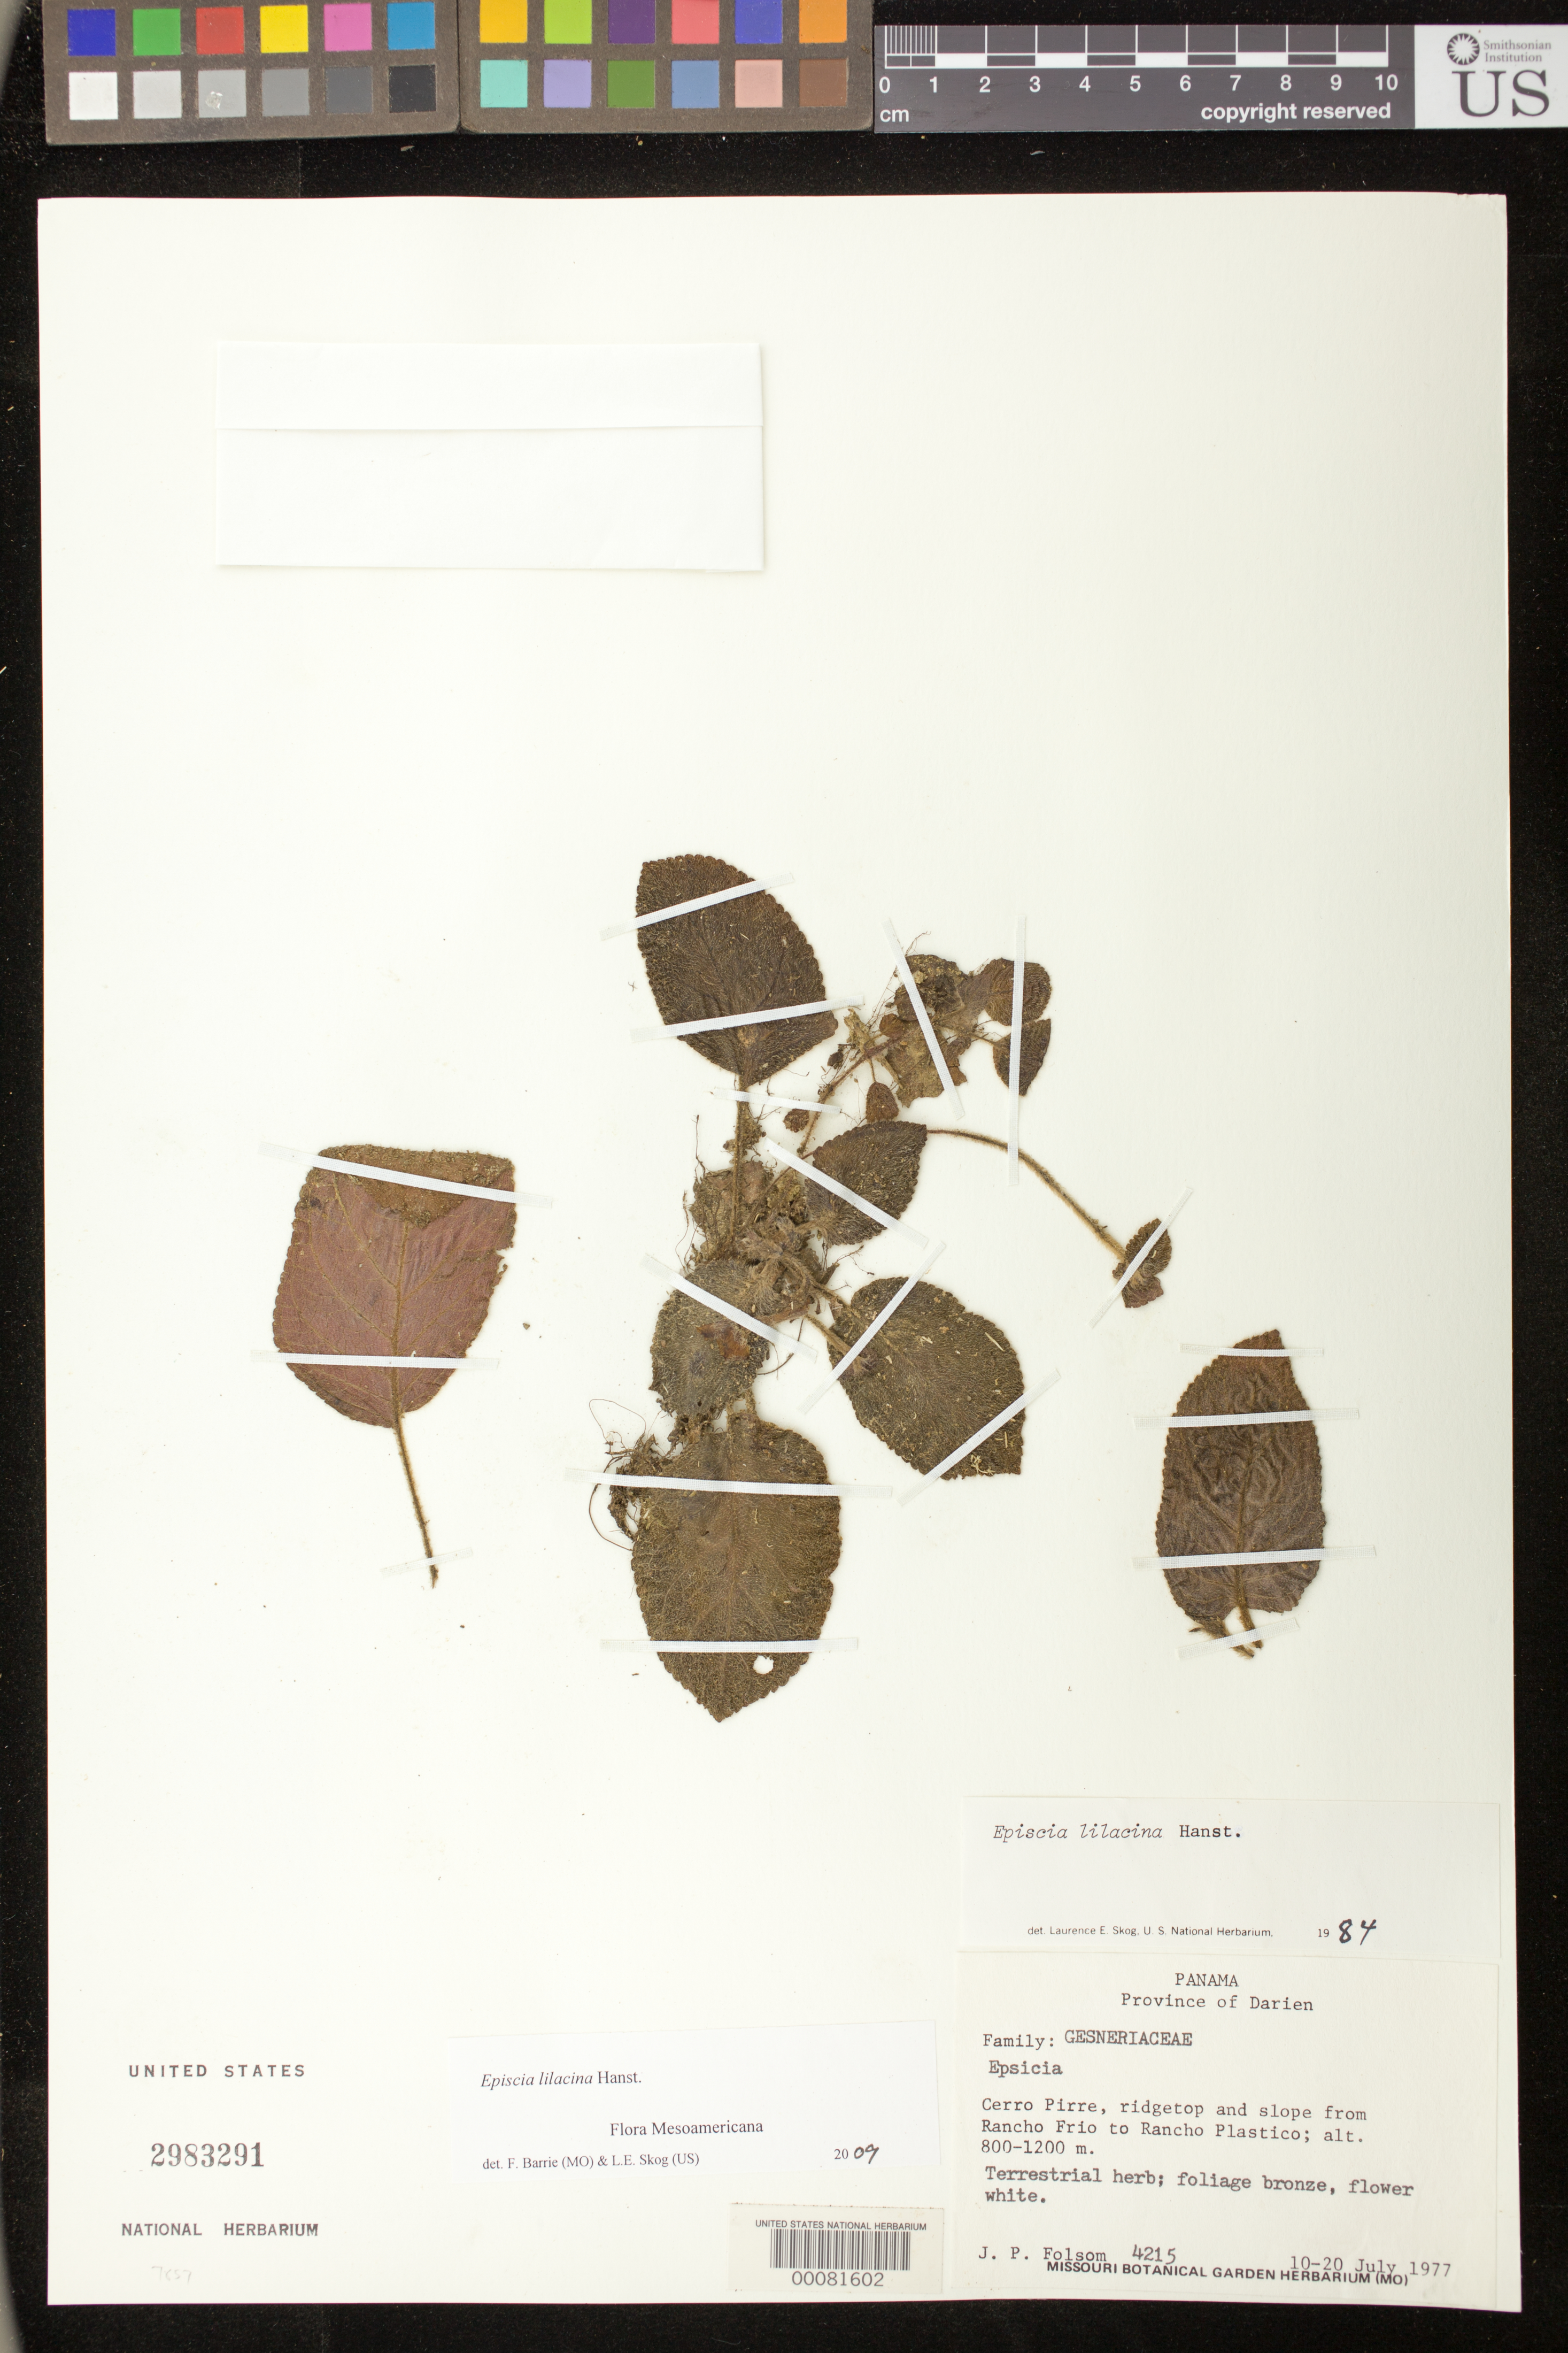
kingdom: Plantae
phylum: Tracheophyta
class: Magnoliopsida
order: Lamiales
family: Gesneriaceae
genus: Episcia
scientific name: Episcia lilacina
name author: Hanst.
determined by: Skog, Laurence E.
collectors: J. P. Folsom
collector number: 4215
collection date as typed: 10-20 Jul 1977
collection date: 1977-07-10/1977-07-20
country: Panama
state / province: Darién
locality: Cerro Pirre, ridgetop and slope from Rancho Frio to Rancho Plastico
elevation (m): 800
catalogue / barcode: US 2983291